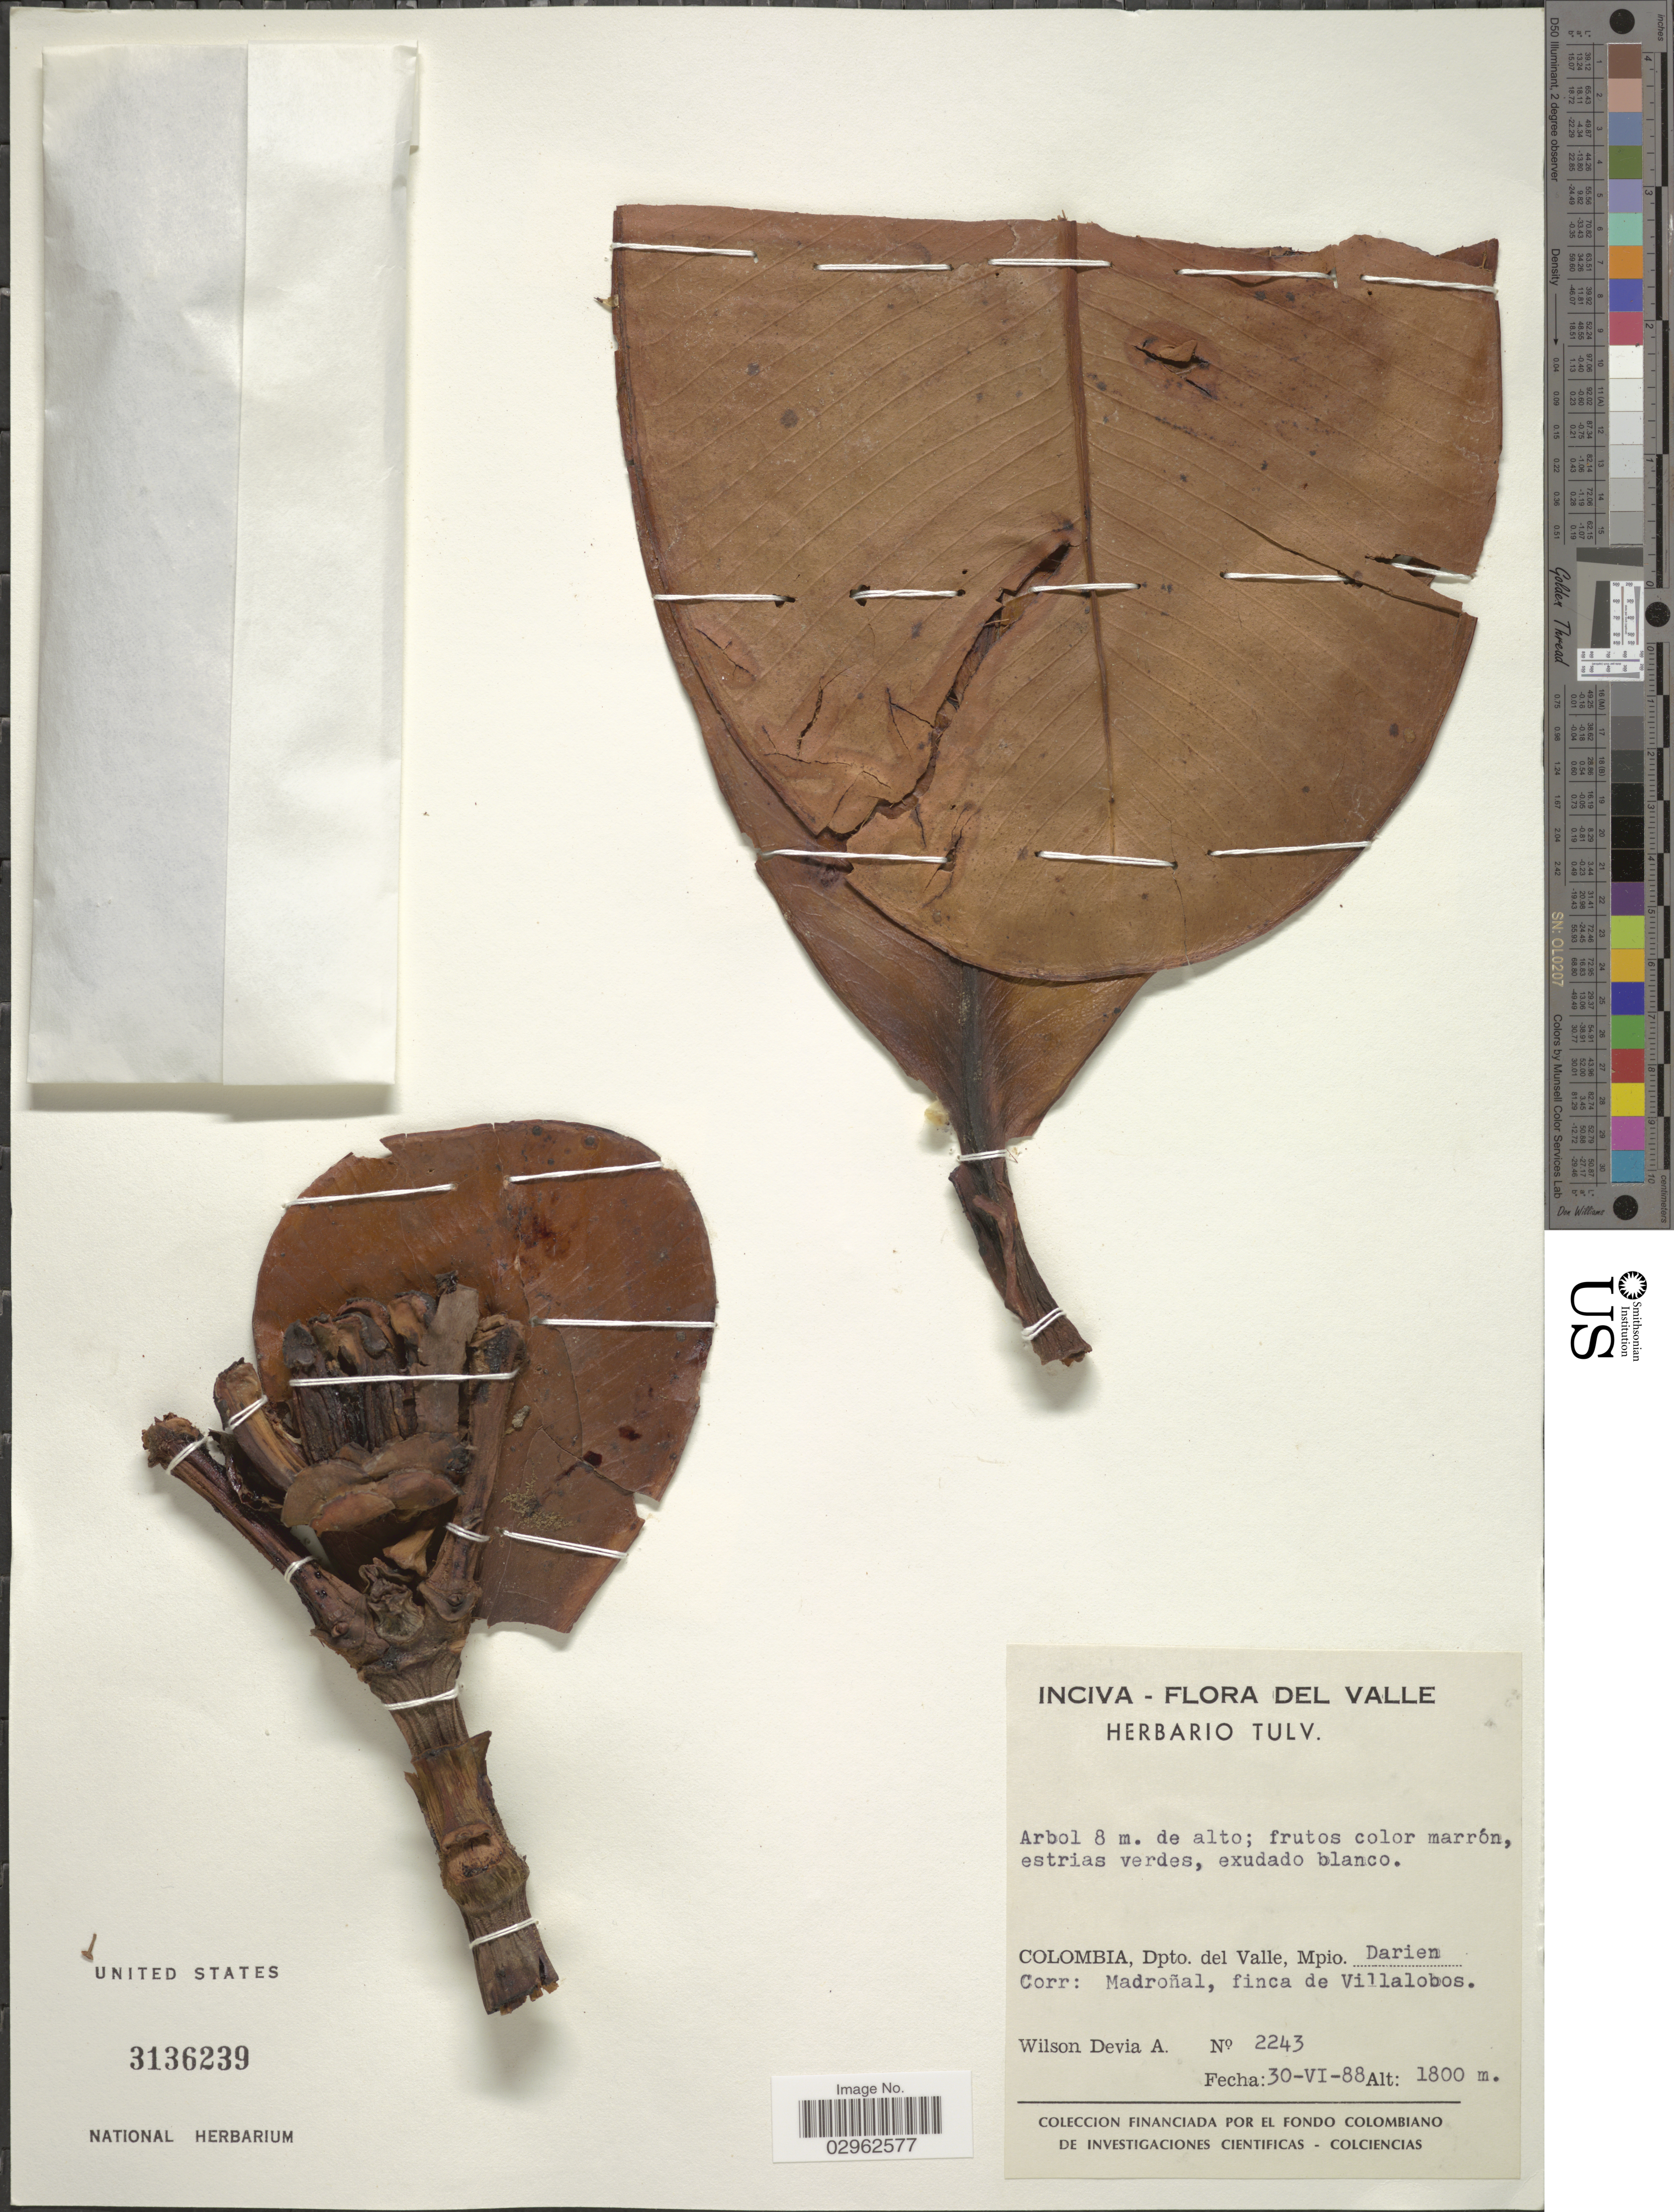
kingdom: Plantae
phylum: Tracheophyta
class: Magnoliopsida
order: Malpighiales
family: Clusiaceae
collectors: W. Devia A.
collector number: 2243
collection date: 1988-06-30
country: Colombia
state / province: Valle del Cauca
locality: Dpto. del Valle, Mpio. Darien, Corr: Madroñal, finca de Villalobos.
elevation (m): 1800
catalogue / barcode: US 3136239